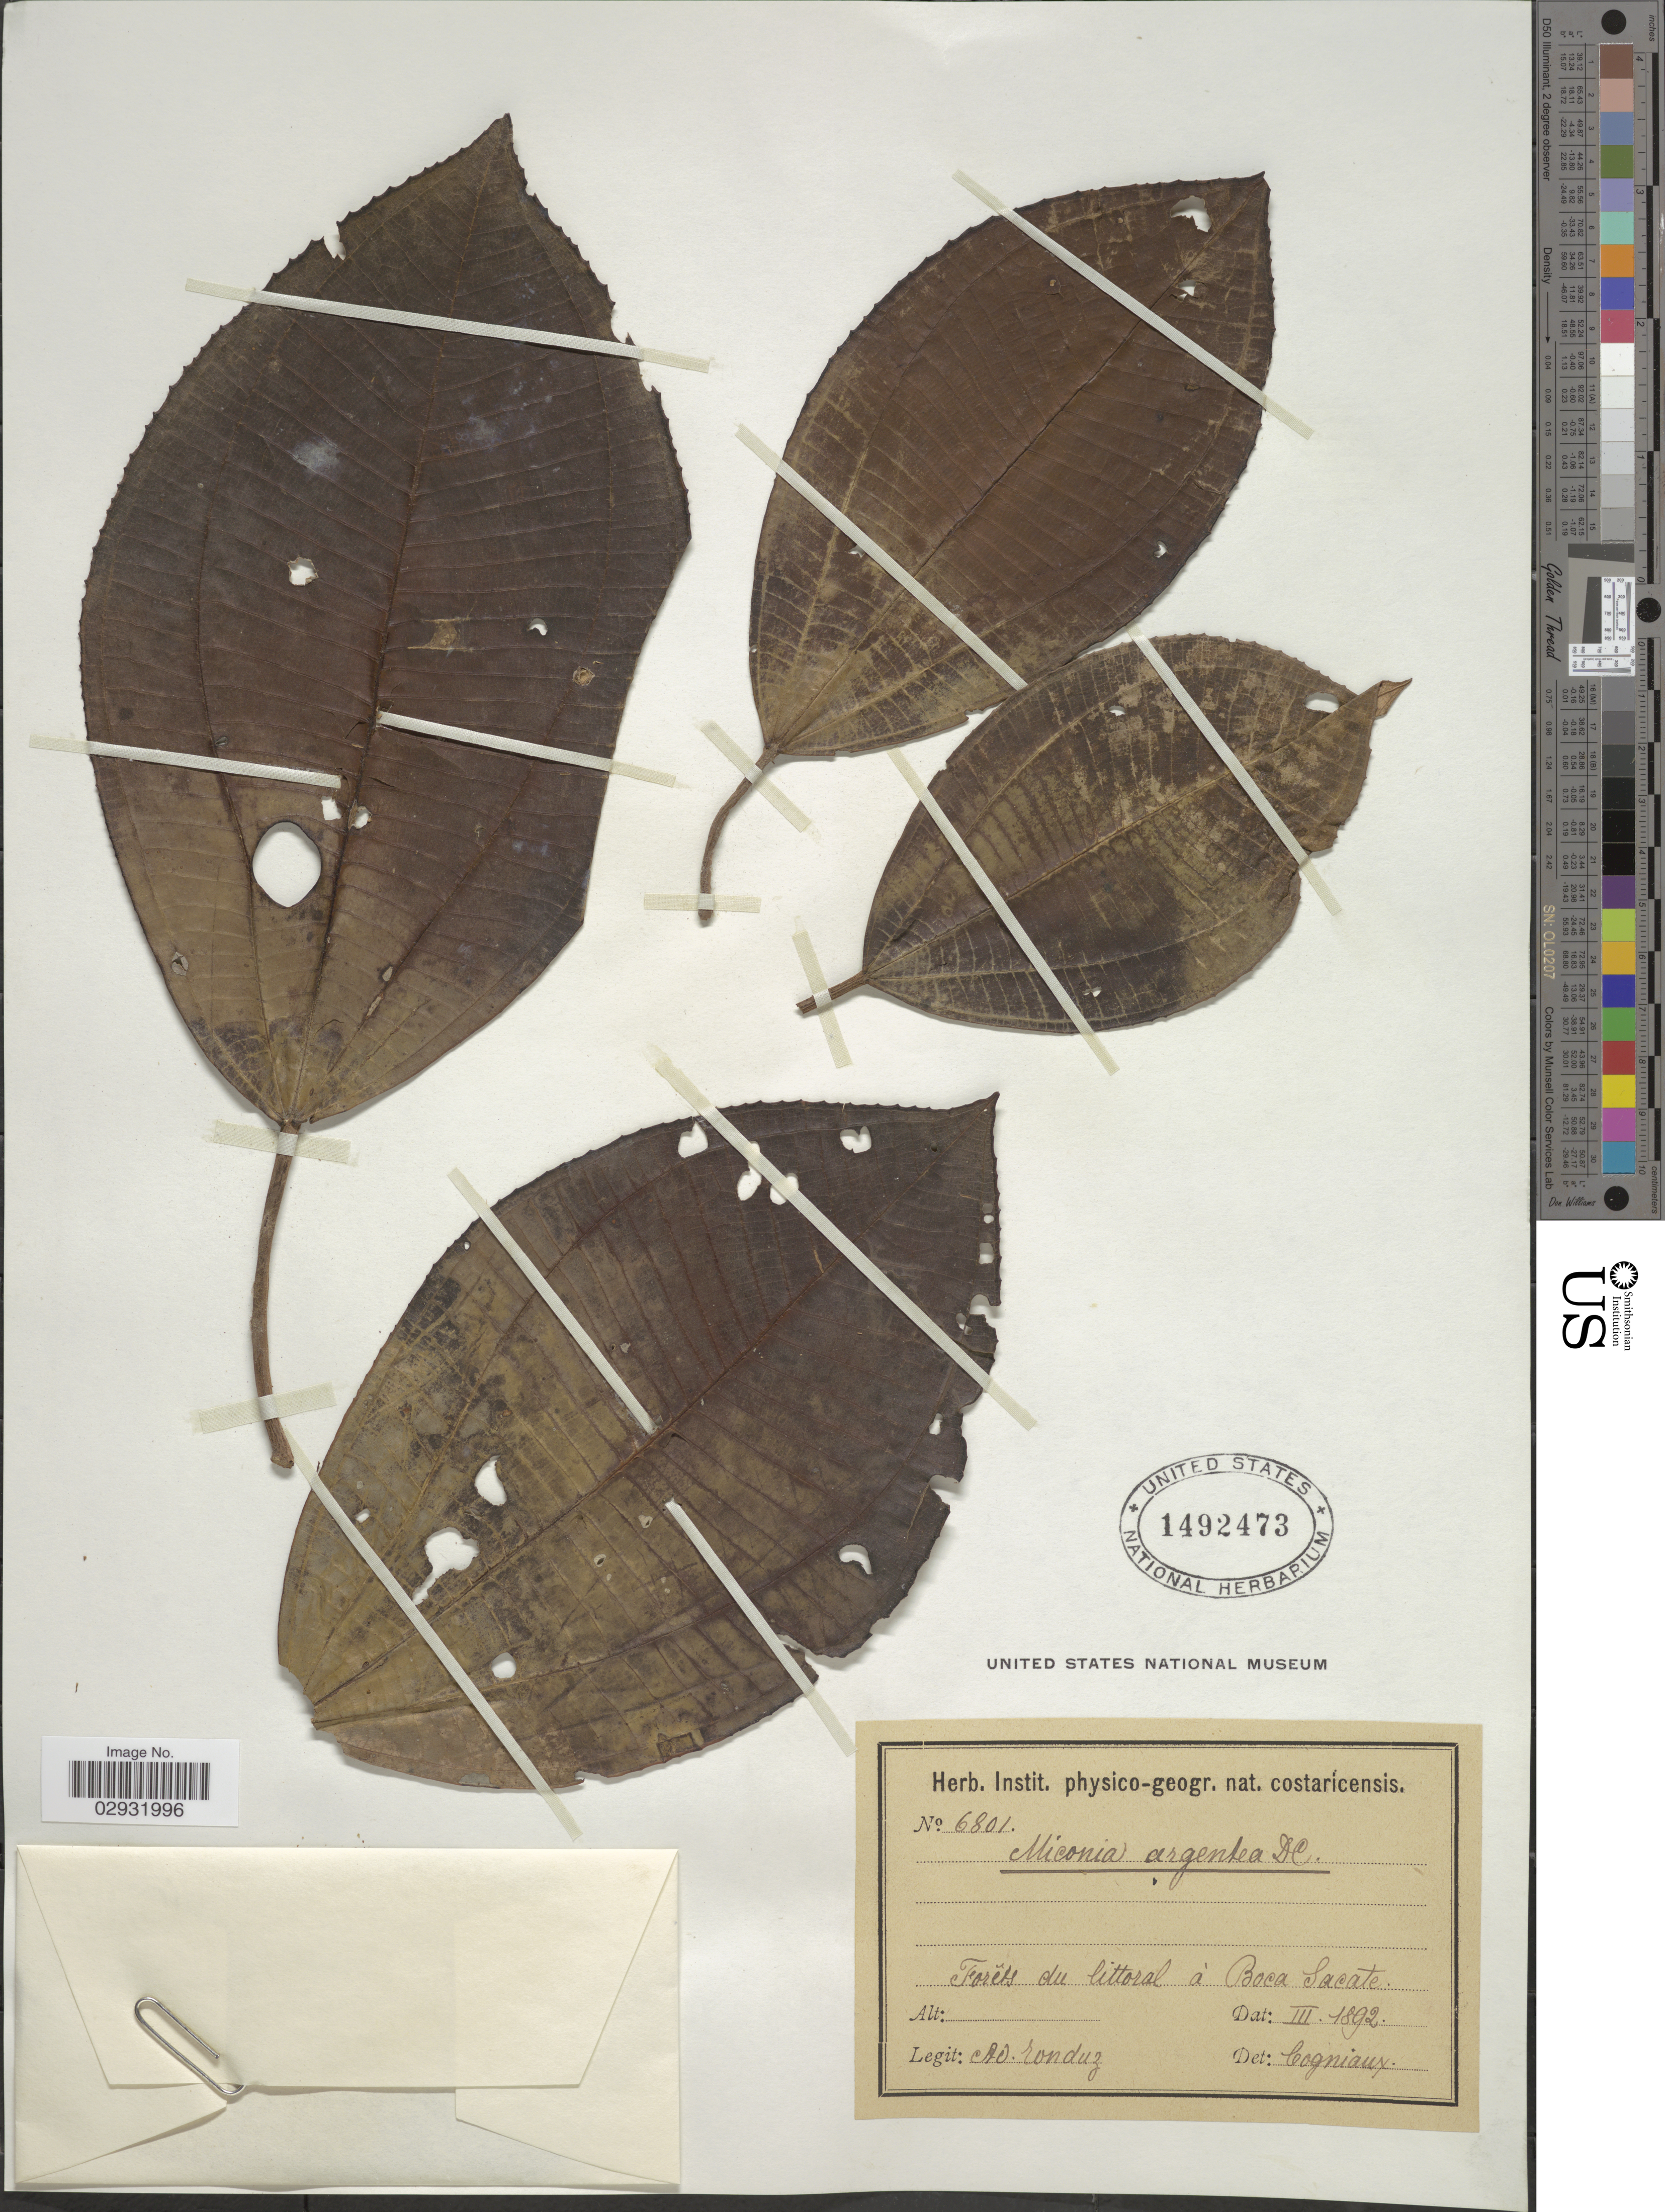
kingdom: Plantae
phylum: Tracheophyta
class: Magnoliopsida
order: Myrtales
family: Melastomataceae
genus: Miconia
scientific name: Miconia argentea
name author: (Sw.) DC.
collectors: A. Tonduz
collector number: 6801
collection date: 1892-03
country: Costa Rica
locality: Forêts du littoral à Boca Sacate.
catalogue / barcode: US 1492473